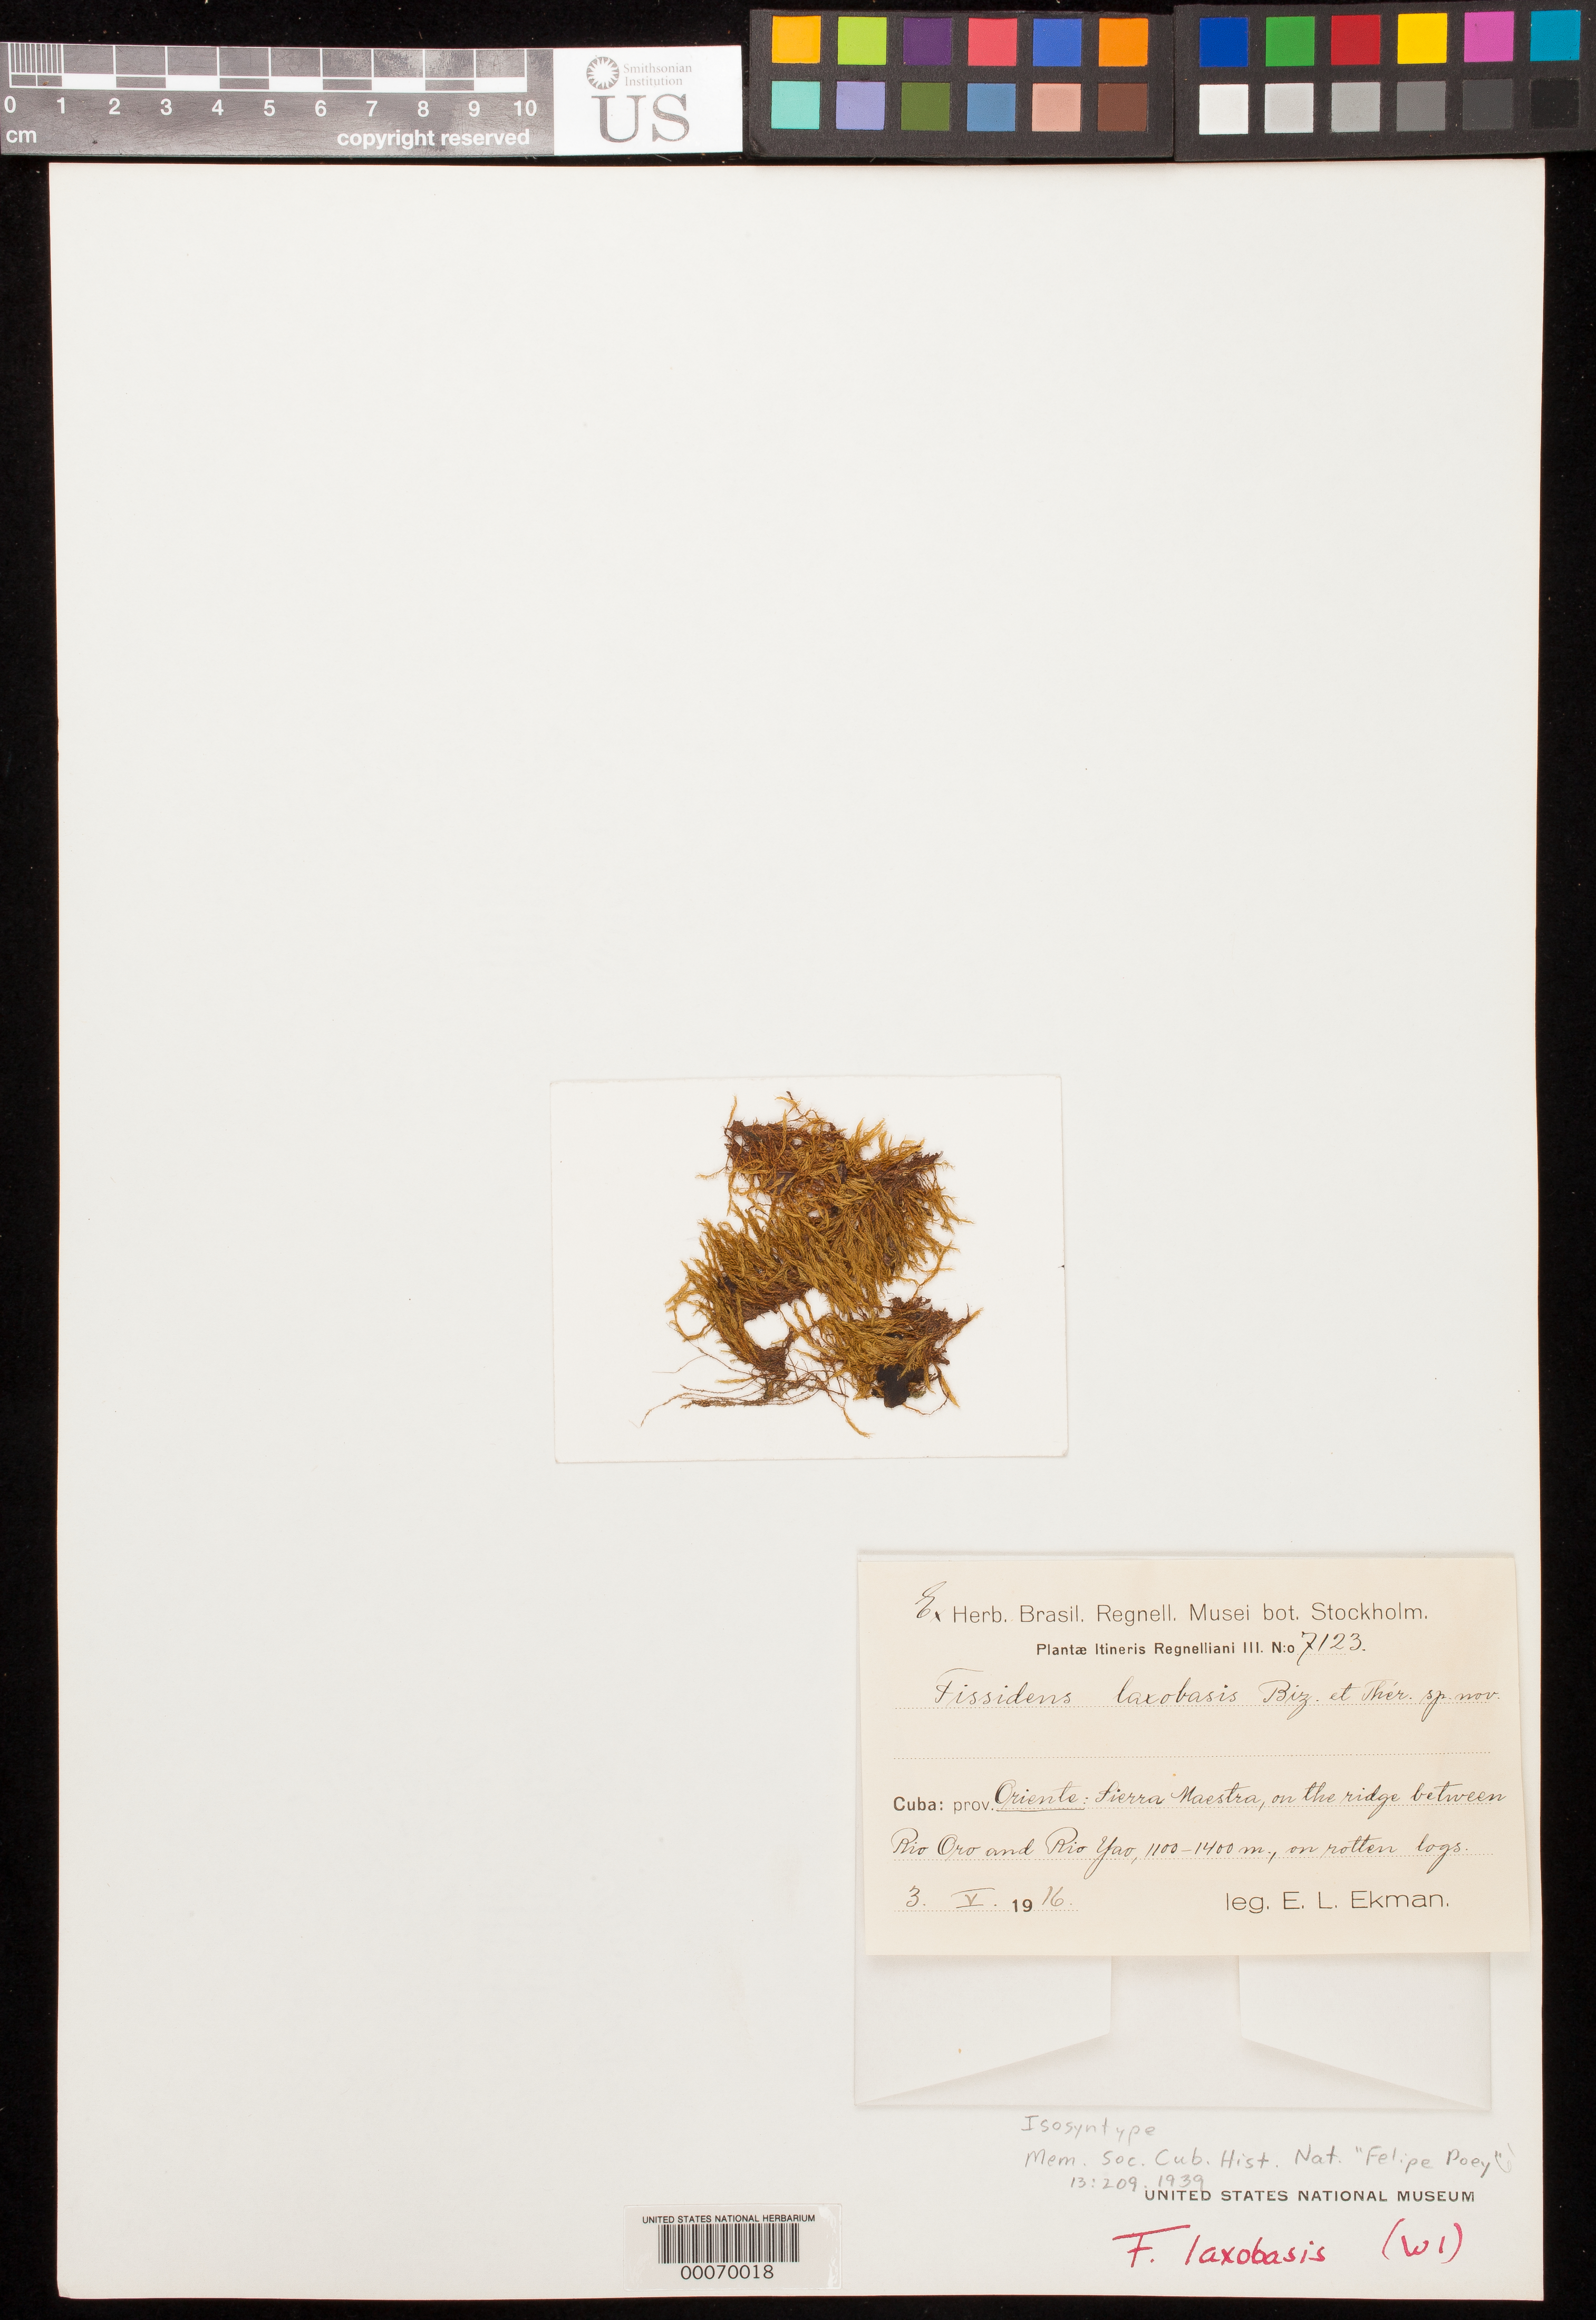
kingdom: Plantae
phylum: Bryophyta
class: Bryopsida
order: Dicranales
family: Fissidentaceae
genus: Fissidens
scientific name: Fissidens laxobasis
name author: Bizot & Thér. in Thér.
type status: Isosyntype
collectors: E. L. Ekman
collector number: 7123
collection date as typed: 03 May 1916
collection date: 1916-05-03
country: Cuba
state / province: Oriente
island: Greater Antilles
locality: Sierra Maestra, between Rio de Oro and Rio Yao.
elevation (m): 1100